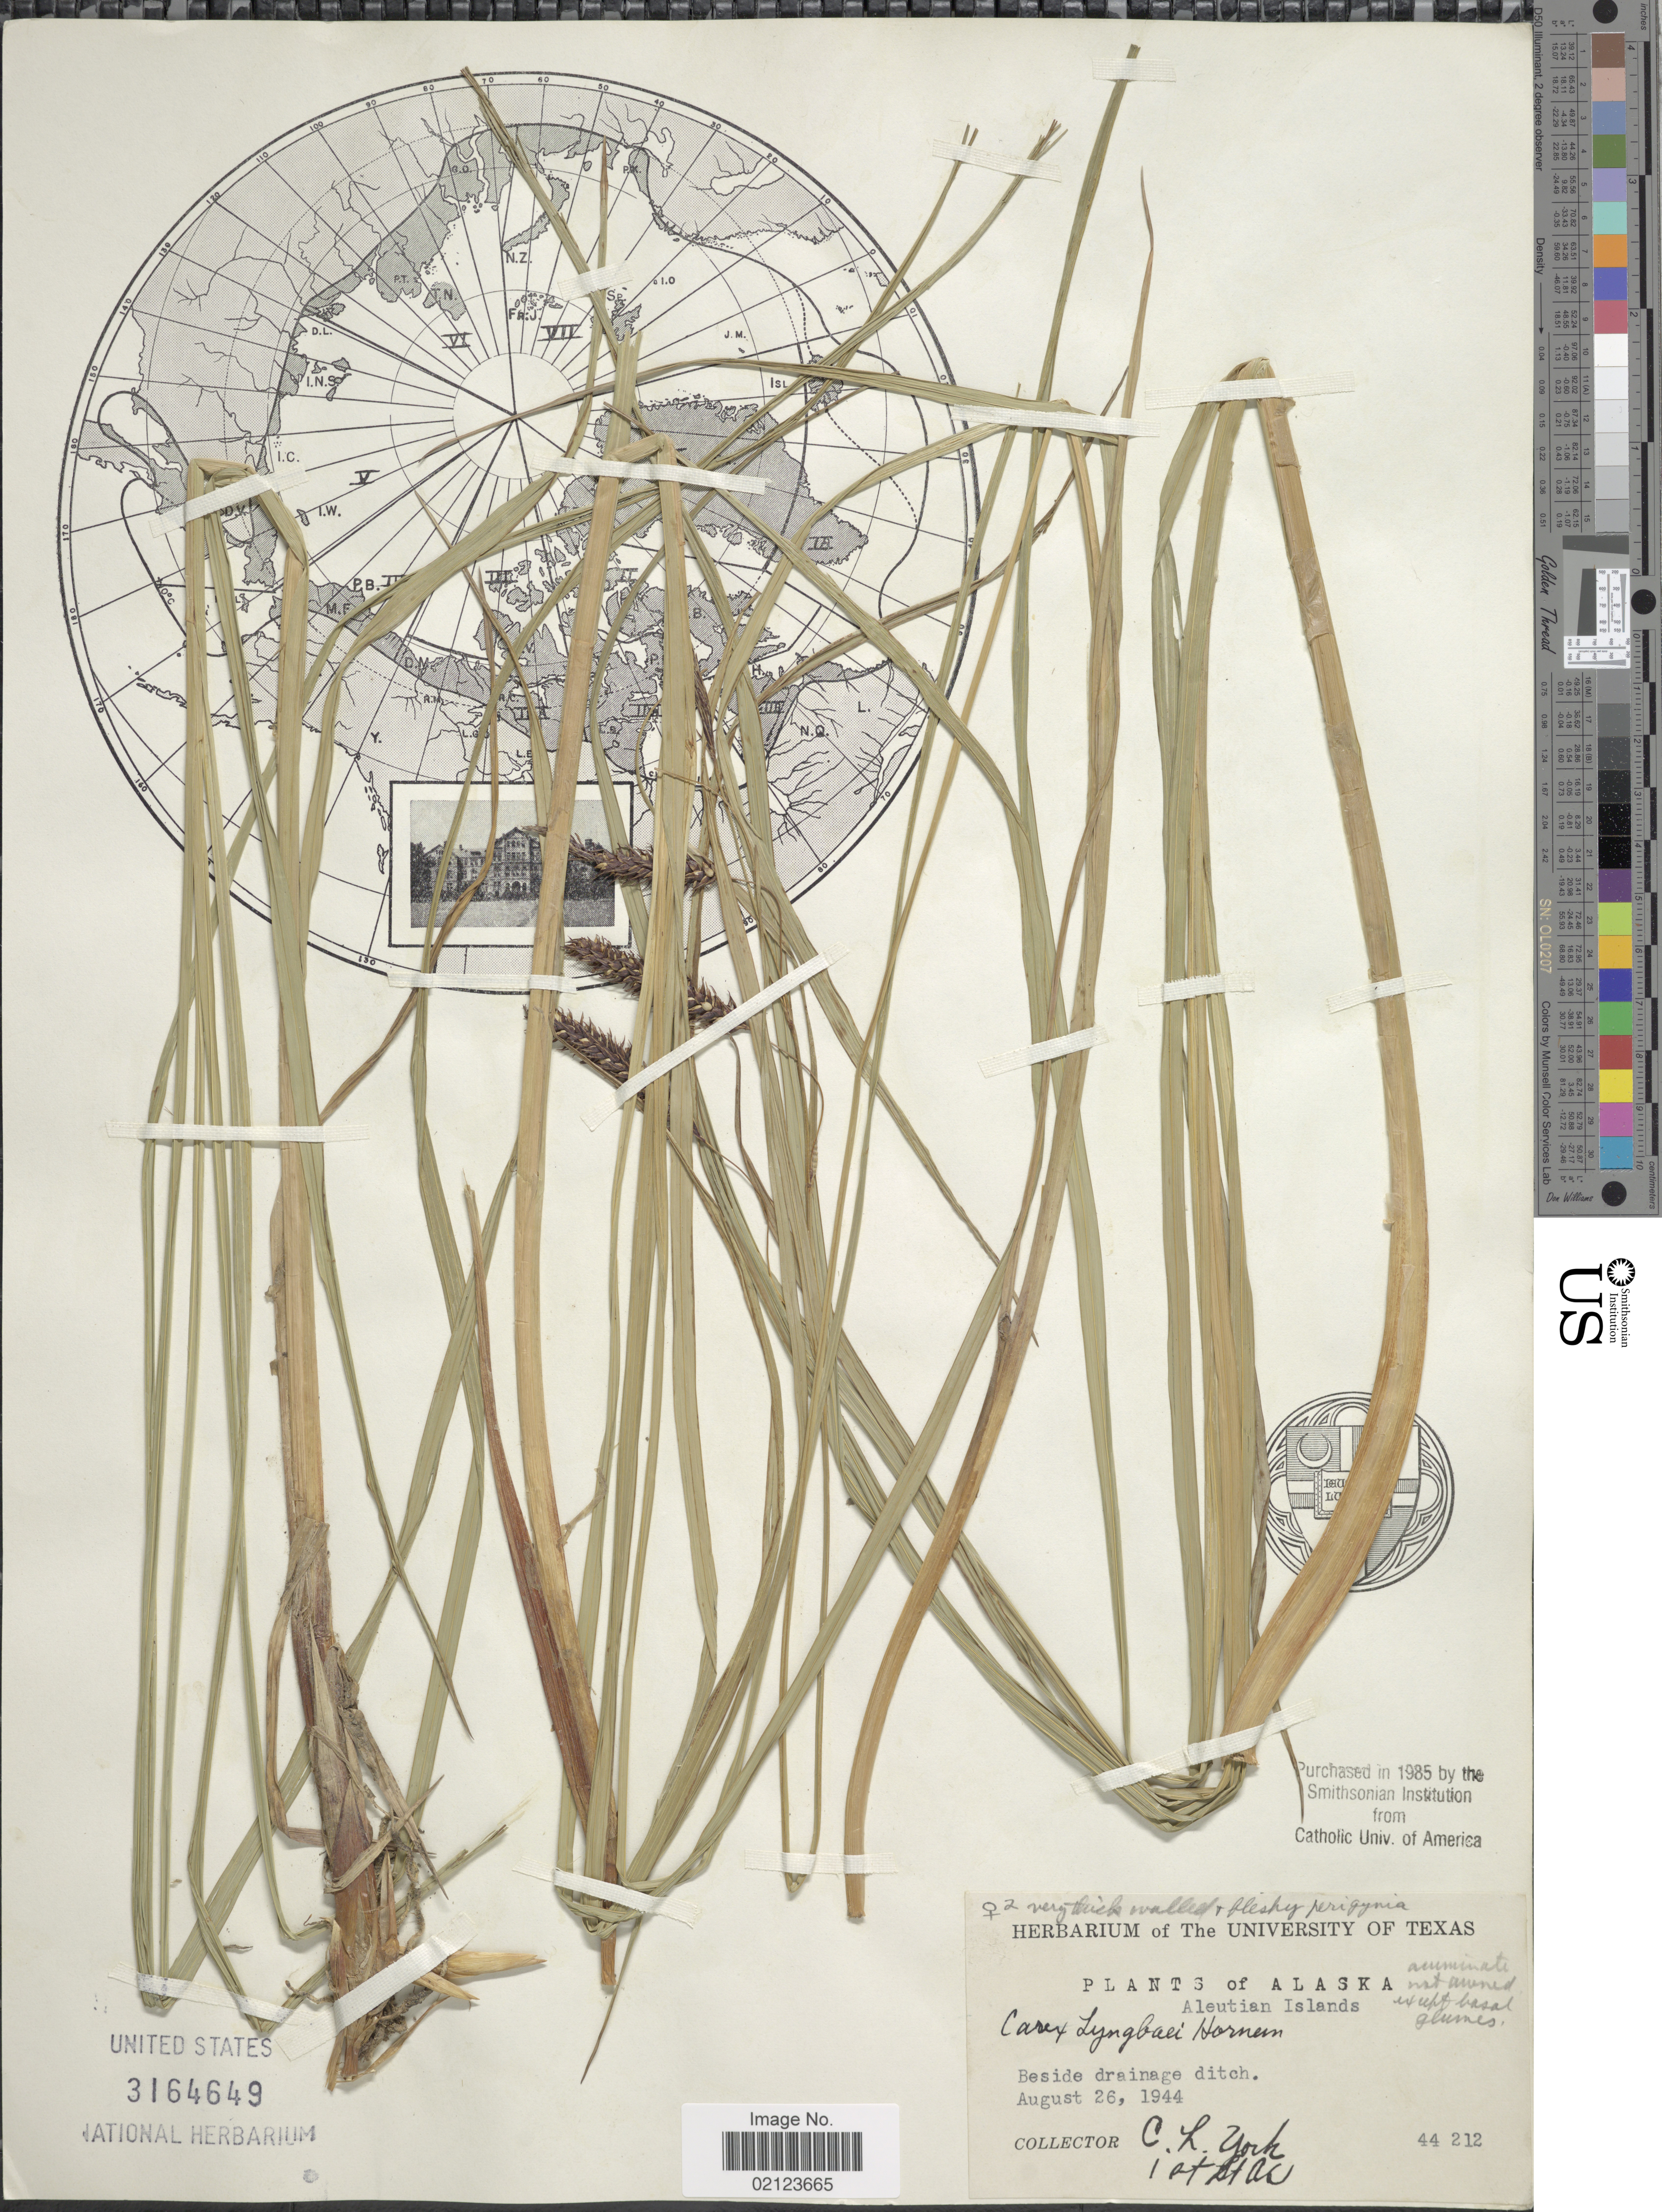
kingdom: Plantae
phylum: Tracheophyta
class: Liliopsida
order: Poales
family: Cyperaceae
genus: Carex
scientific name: Carex lyngbyei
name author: Hornem.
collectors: C. L. York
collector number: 44212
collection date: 1944-08-26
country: United States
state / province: Alaska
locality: Aleutian Islands. Beside drainage ditch.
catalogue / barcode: US 3164649